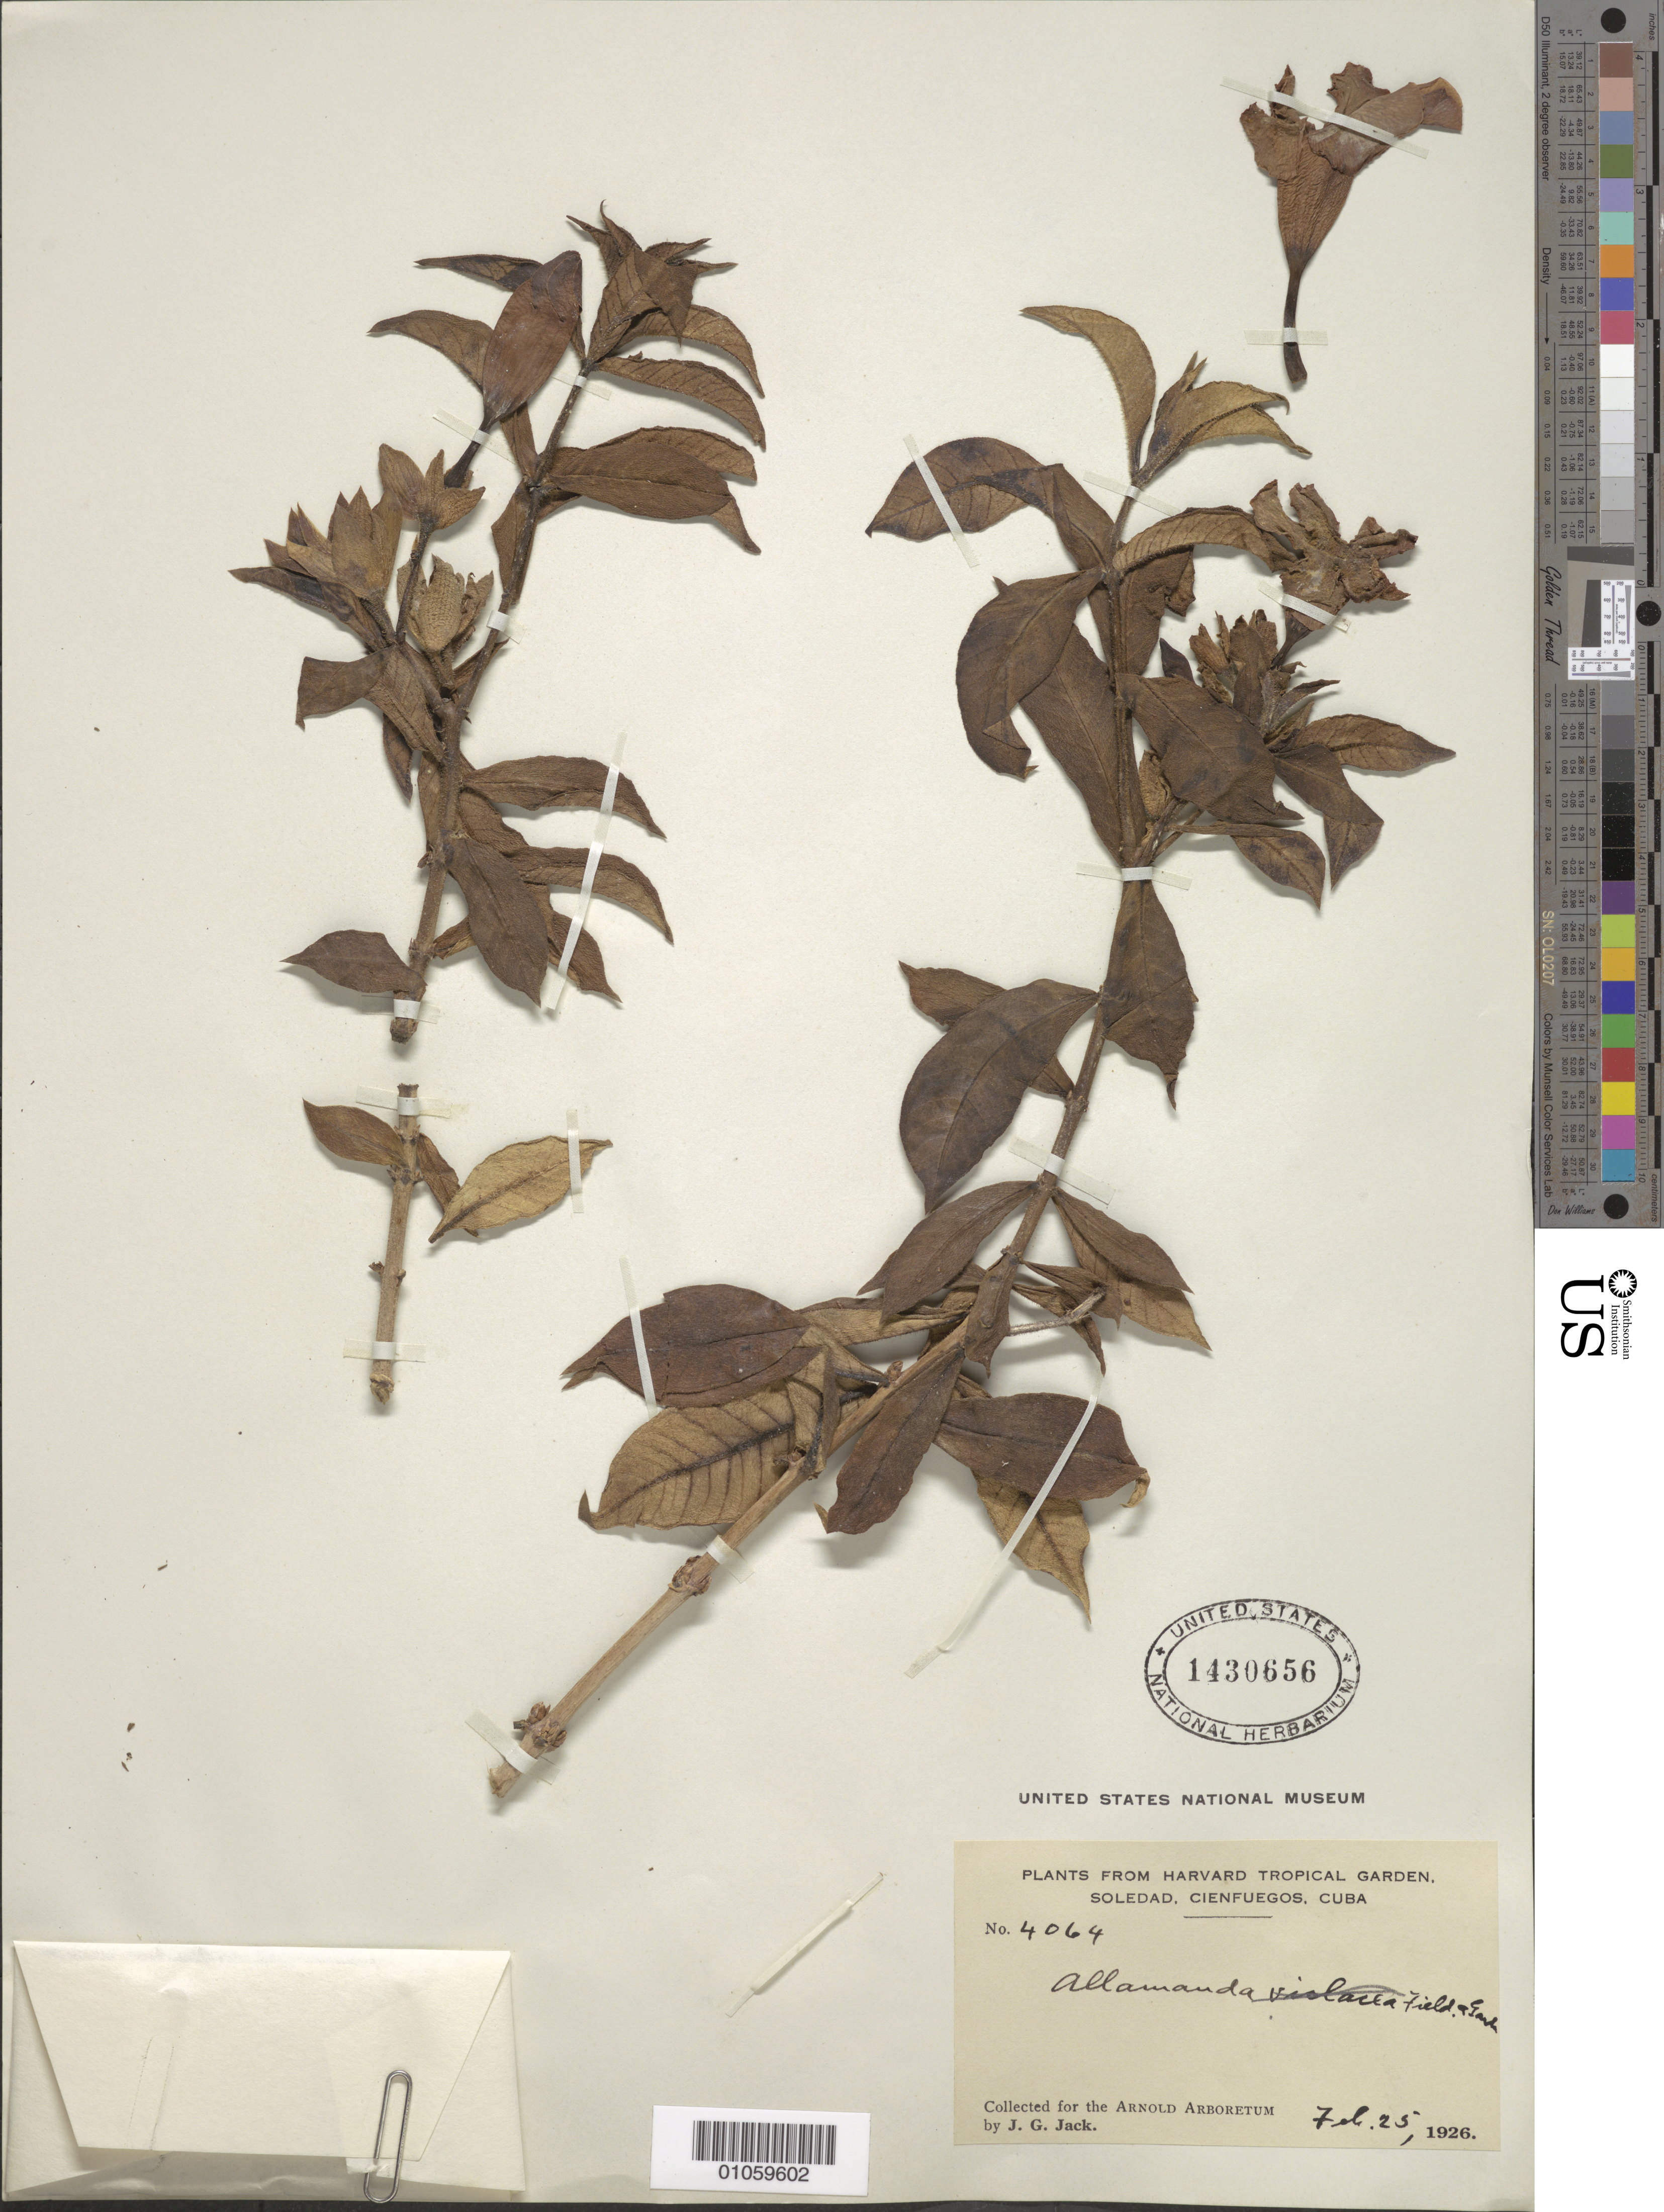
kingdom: Plantae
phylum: Tracheophyta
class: Magnoliopsida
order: Gentianales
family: Apocynaceae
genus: Allamanda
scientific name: Allamanda sp.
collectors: J. G. Jack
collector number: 4064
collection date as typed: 25 Feb 1926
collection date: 1926-02-25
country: Cuba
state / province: Cienfuegos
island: Cuba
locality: Soledad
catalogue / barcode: US 1430656